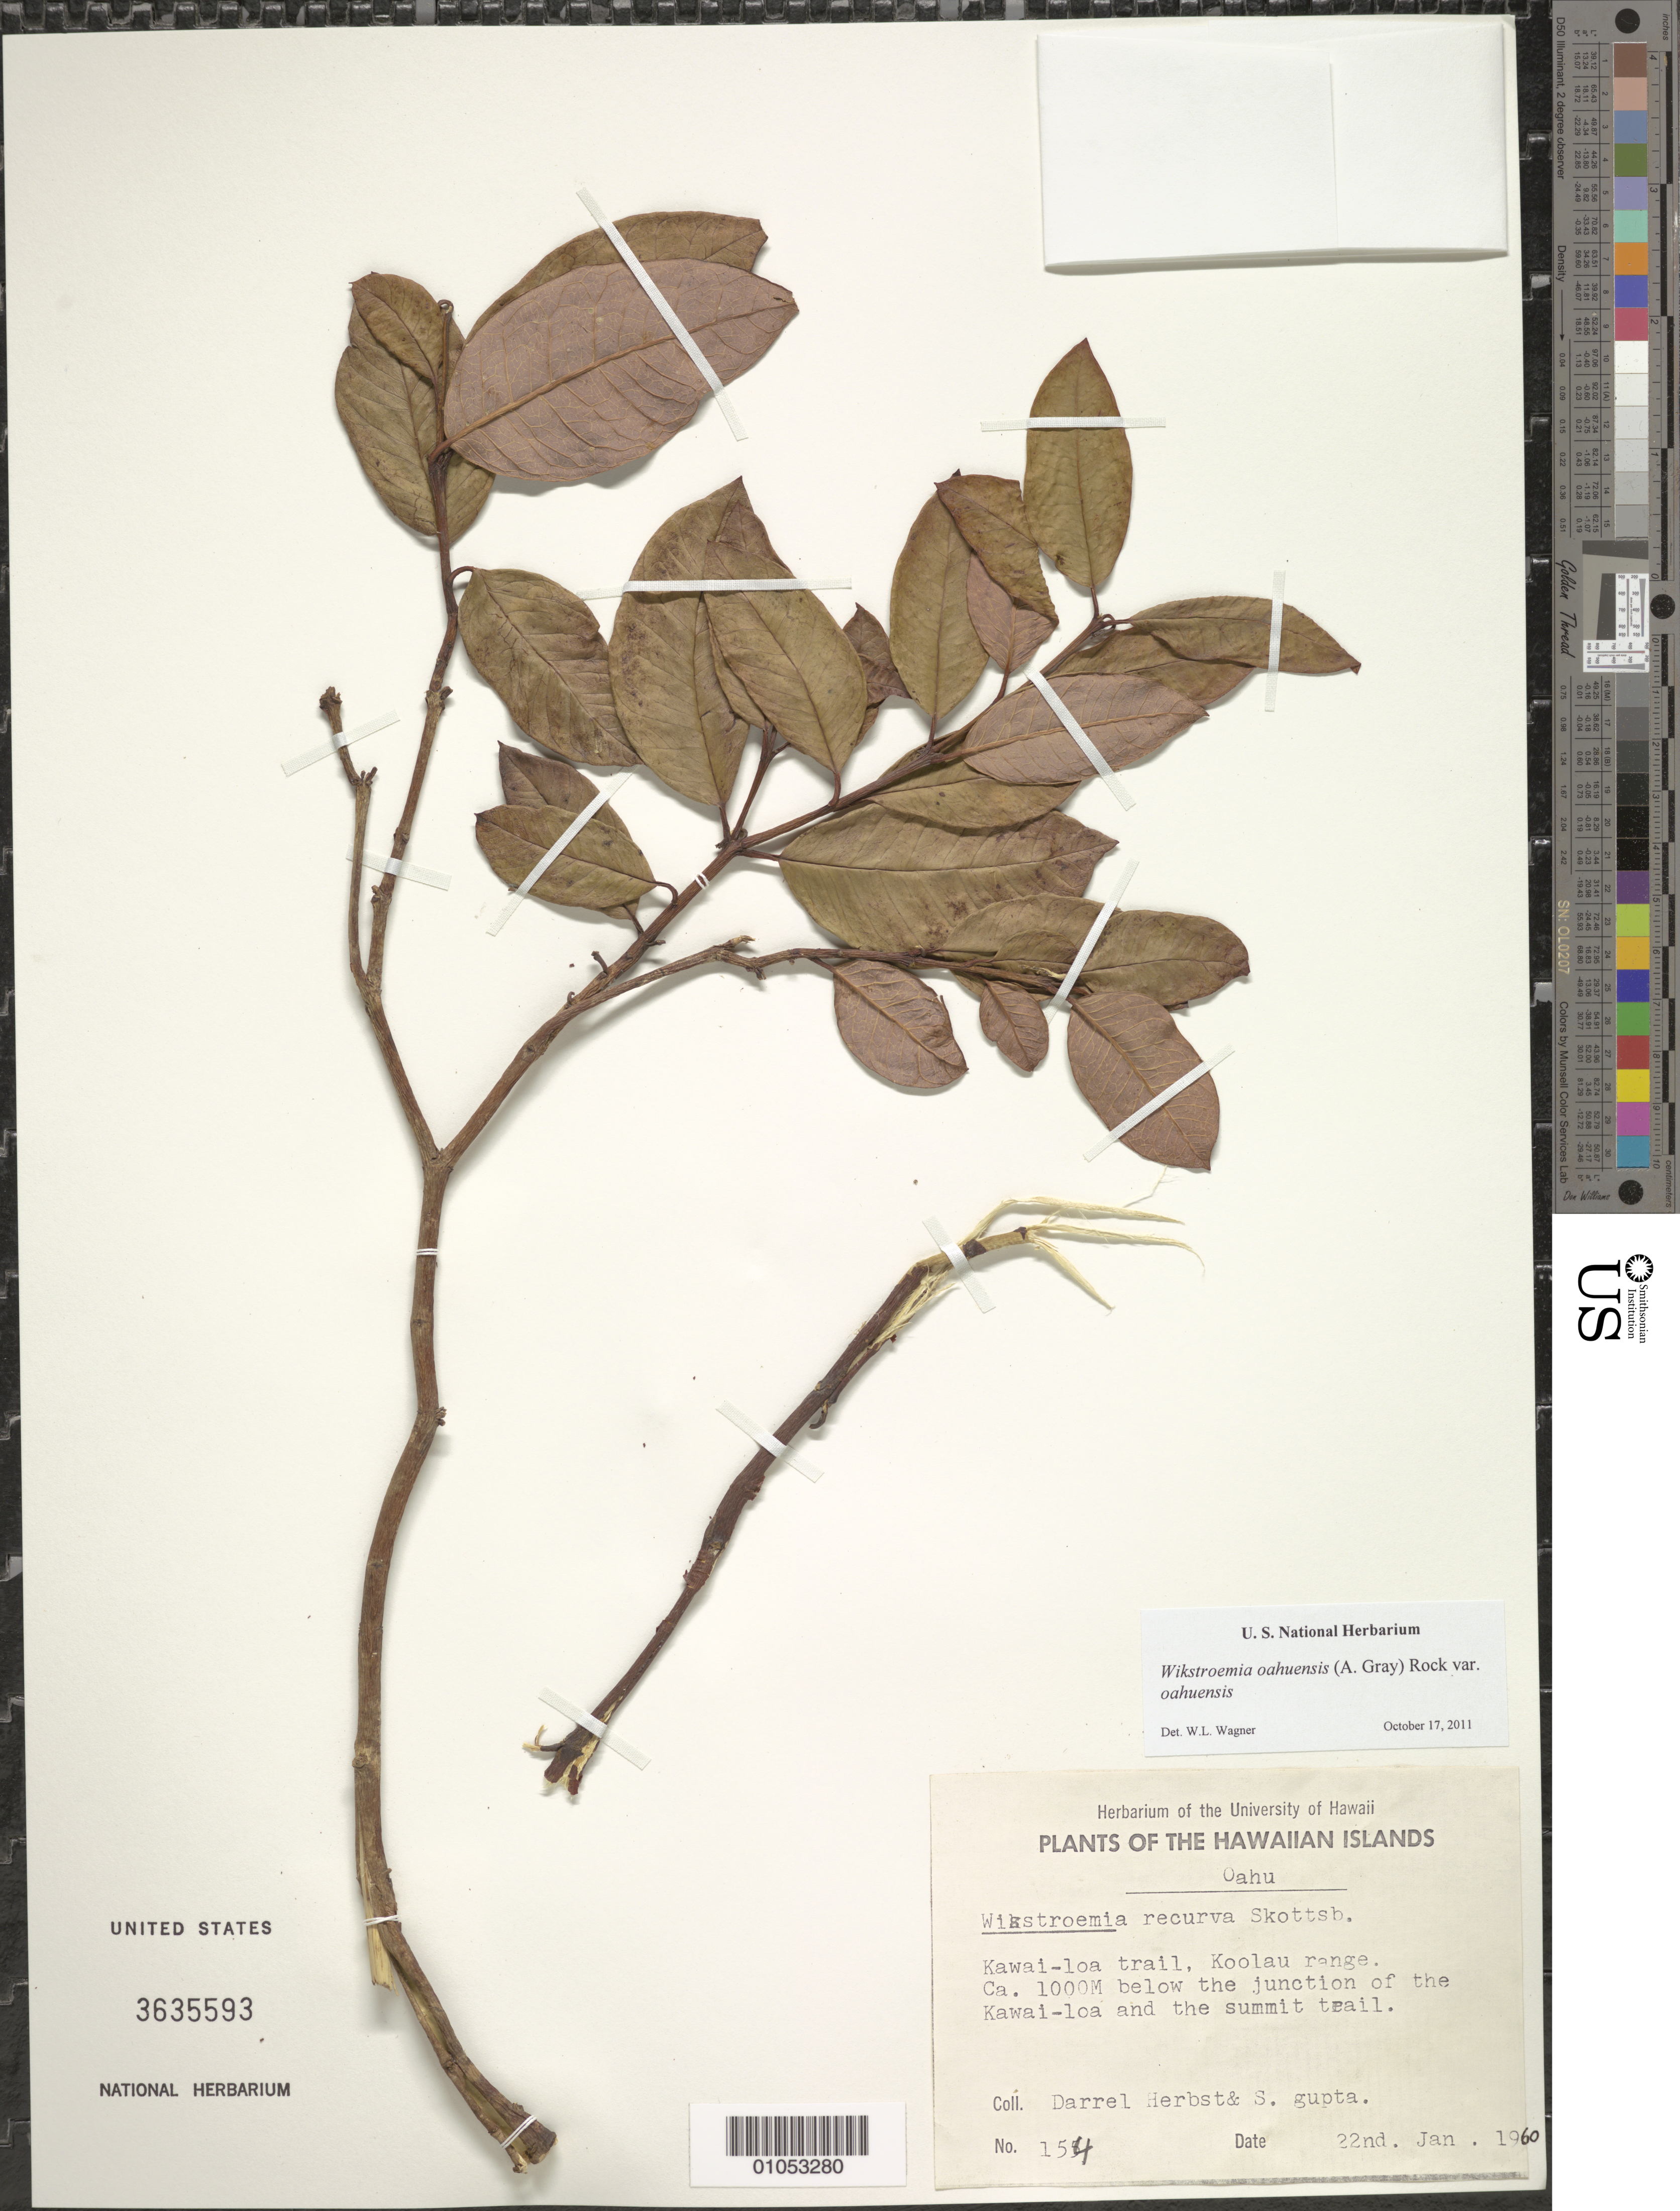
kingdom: Plantae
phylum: Tracheophyta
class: Magnoliopsida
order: Malvales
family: Thymelaeaceae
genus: Wikstroemia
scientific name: Wikstroemia oahuensis var. oahuensis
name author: (A. Gray) Rock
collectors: D. R. Herbst & S. Gupta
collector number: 154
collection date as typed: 22 Jan 1960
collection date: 1960-01-22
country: United States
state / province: Hawaii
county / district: Honolulu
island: Oahu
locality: Kawai-loa trail, Koolau range, ca. 1000m below the junction of the Kawai-loa and the summit trail.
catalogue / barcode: US 3635593